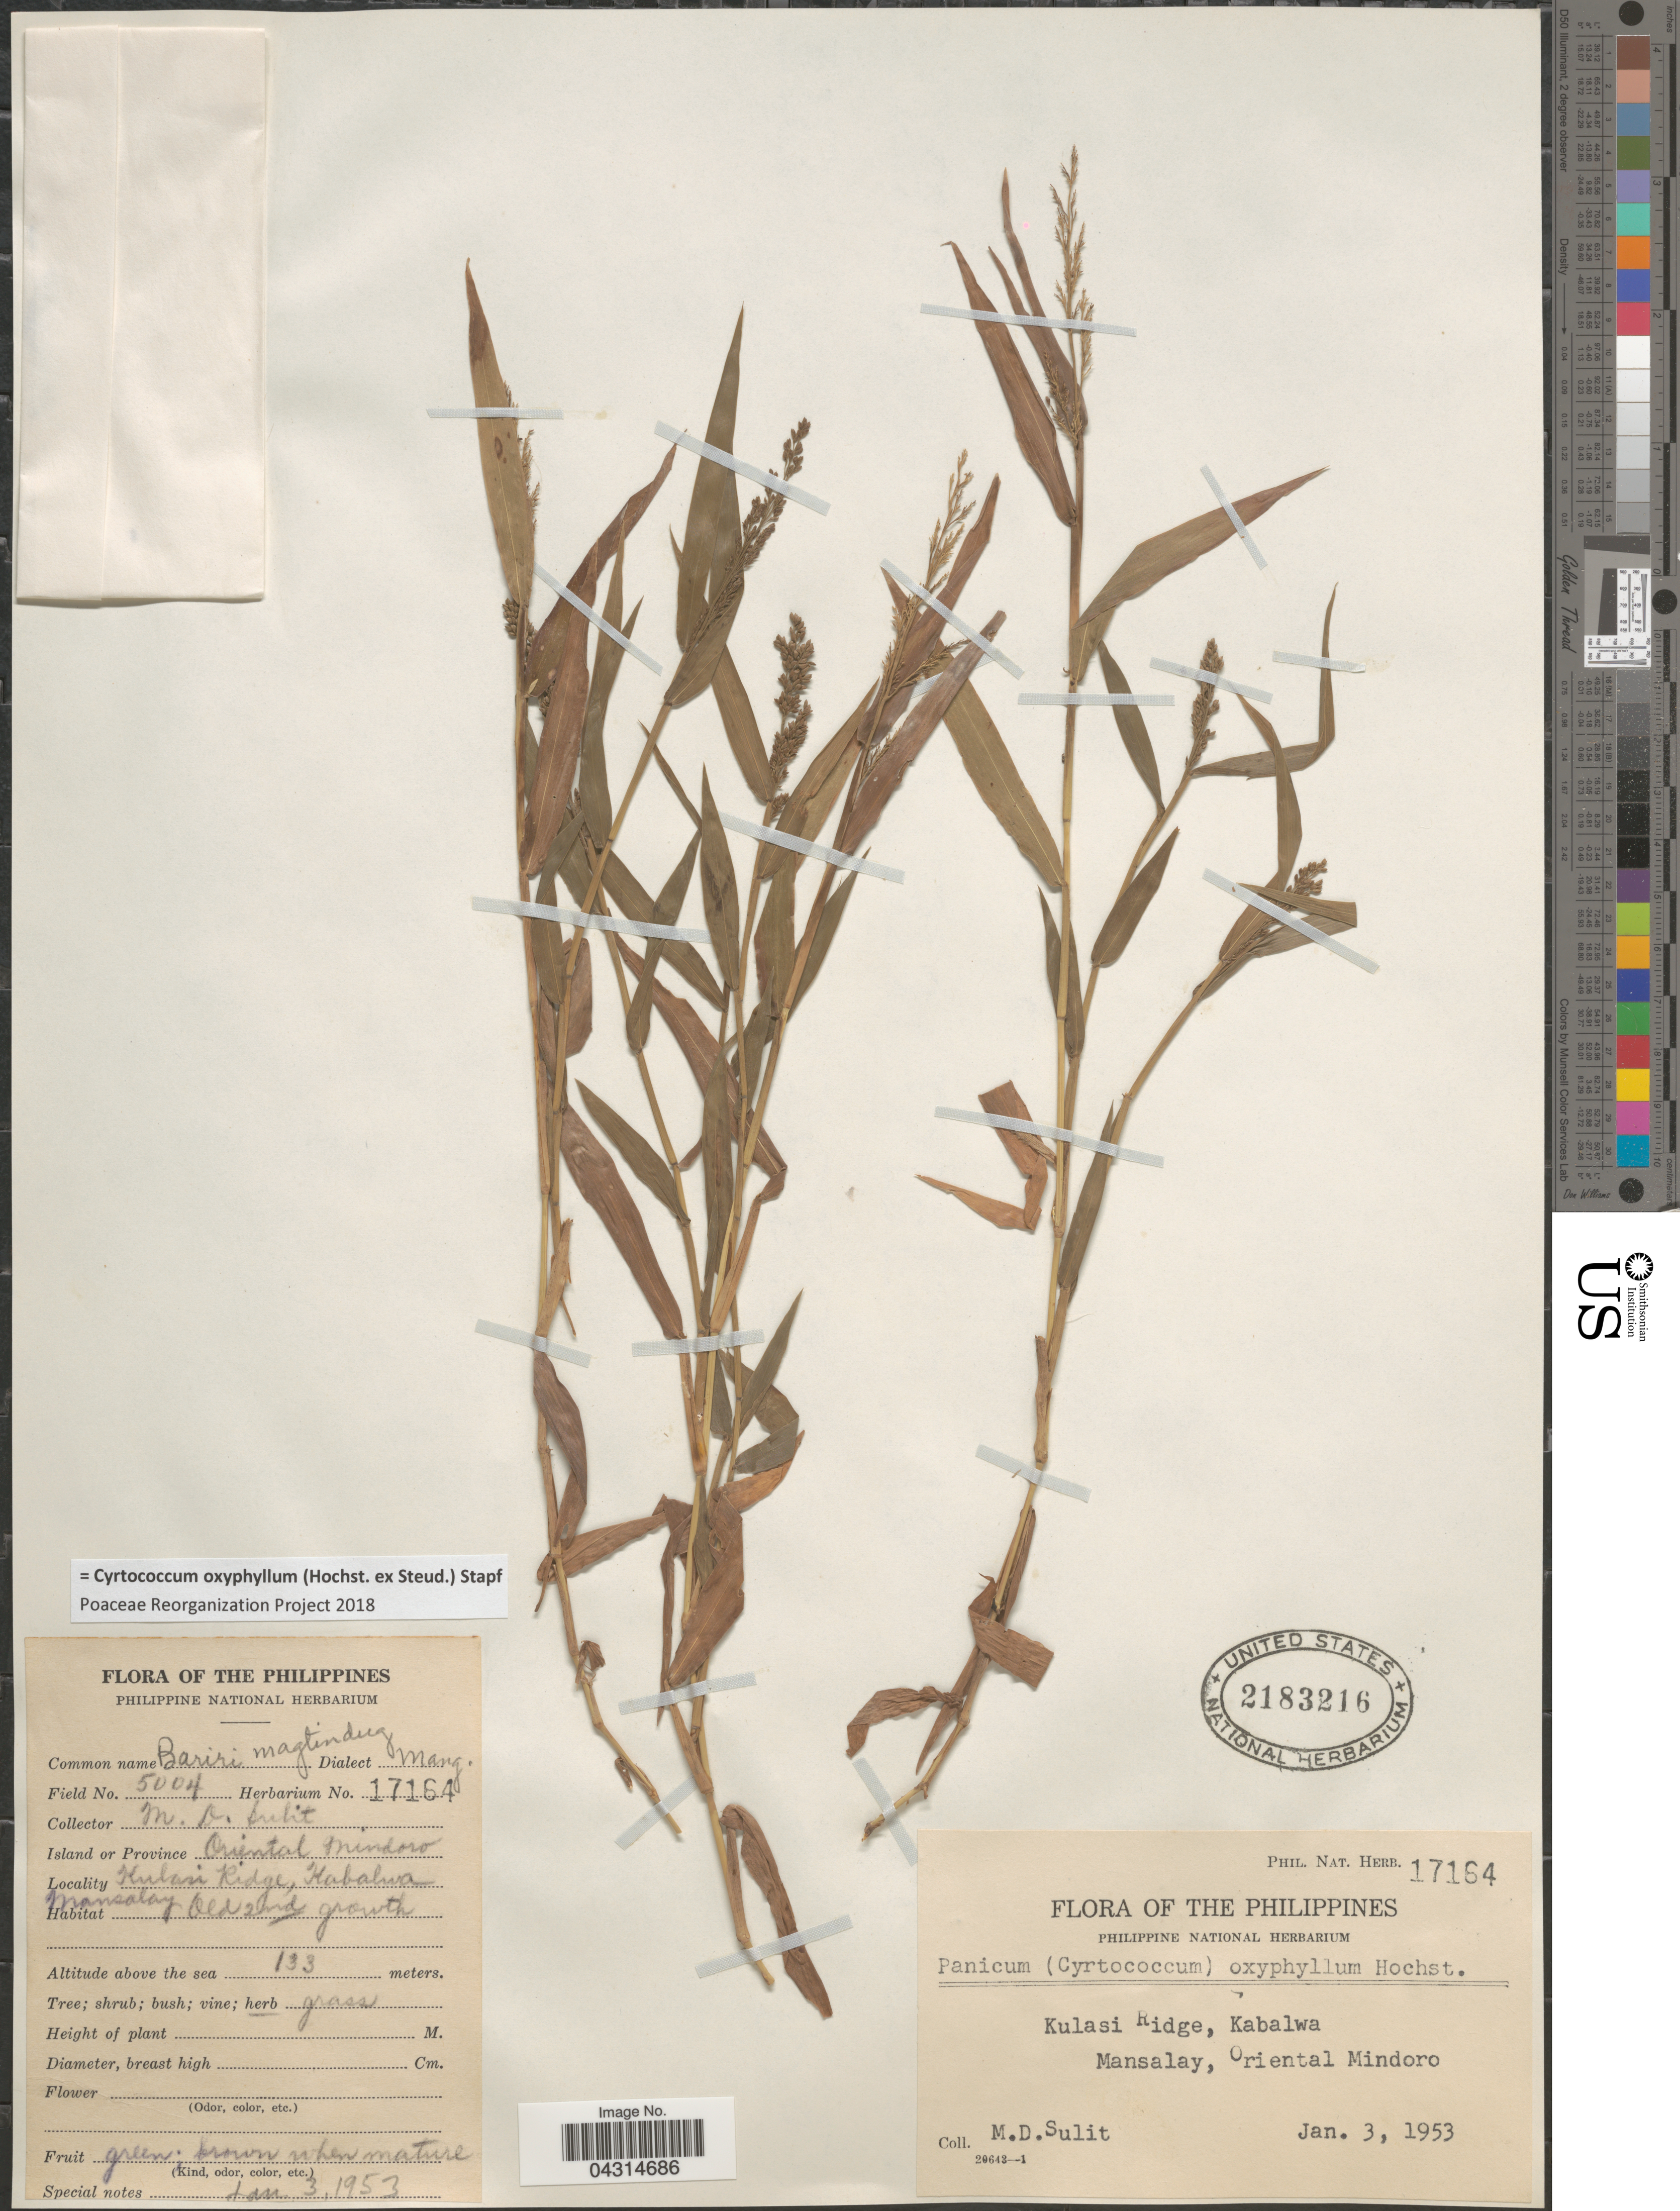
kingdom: Plantae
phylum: Tracheophyta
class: Liliopsida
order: Poales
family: Poaceae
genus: Cyrtococcum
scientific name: Cyrtococcum oxyphyllum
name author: (Steud.) Stapf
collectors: M. Sulit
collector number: Phil. Nat. Herb. 17164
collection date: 1953-01-03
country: Philippines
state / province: Mimaropa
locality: Kulasi Ridge, Kabalwa. Mansalay, Oriental Mindoro. Island or Province Oriental Mindoro.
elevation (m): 133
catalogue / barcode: US 2183216